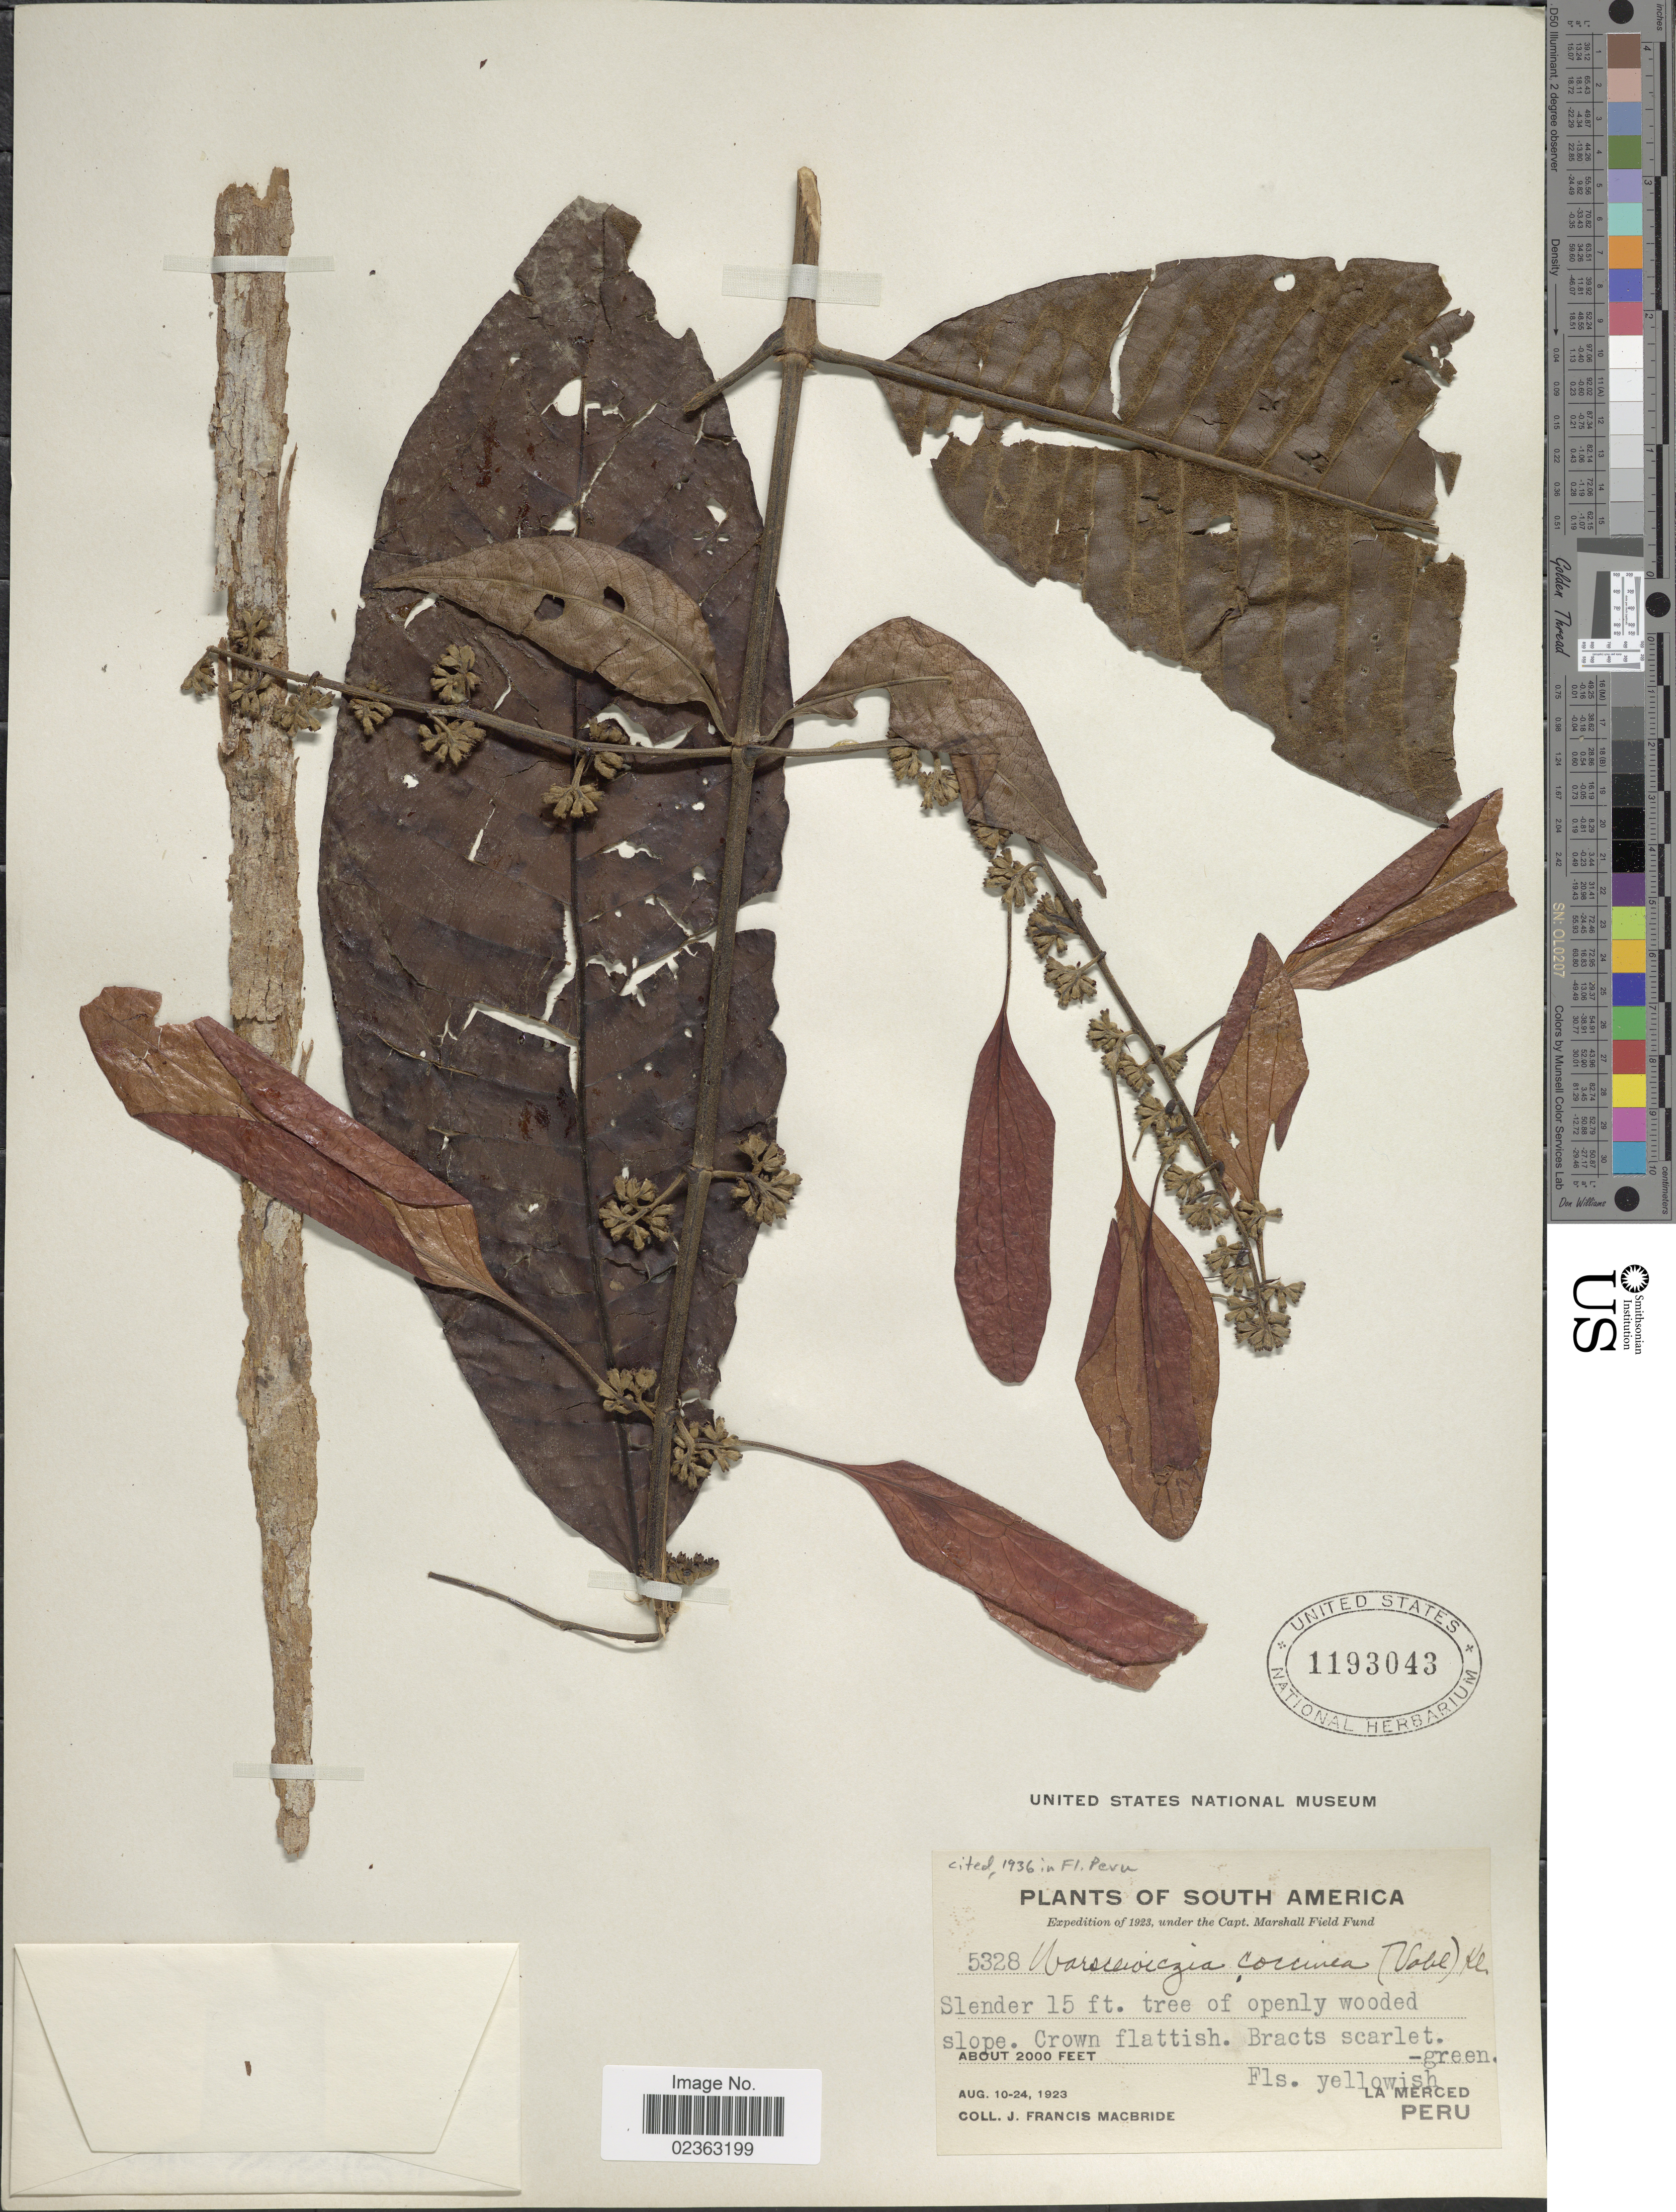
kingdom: Plantae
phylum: Tracheophyta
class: Magnoliopsida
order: Gentianales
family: Rubiaceae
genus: Warszewiczia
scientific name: Warszewiczia coccinea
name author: (Vahl) Klotzsch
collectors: J. F. Macbride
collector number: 5328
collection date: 1923-08-10/1923-08-24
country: Peru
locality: La Merced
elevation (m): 610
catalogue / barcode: US 1193043